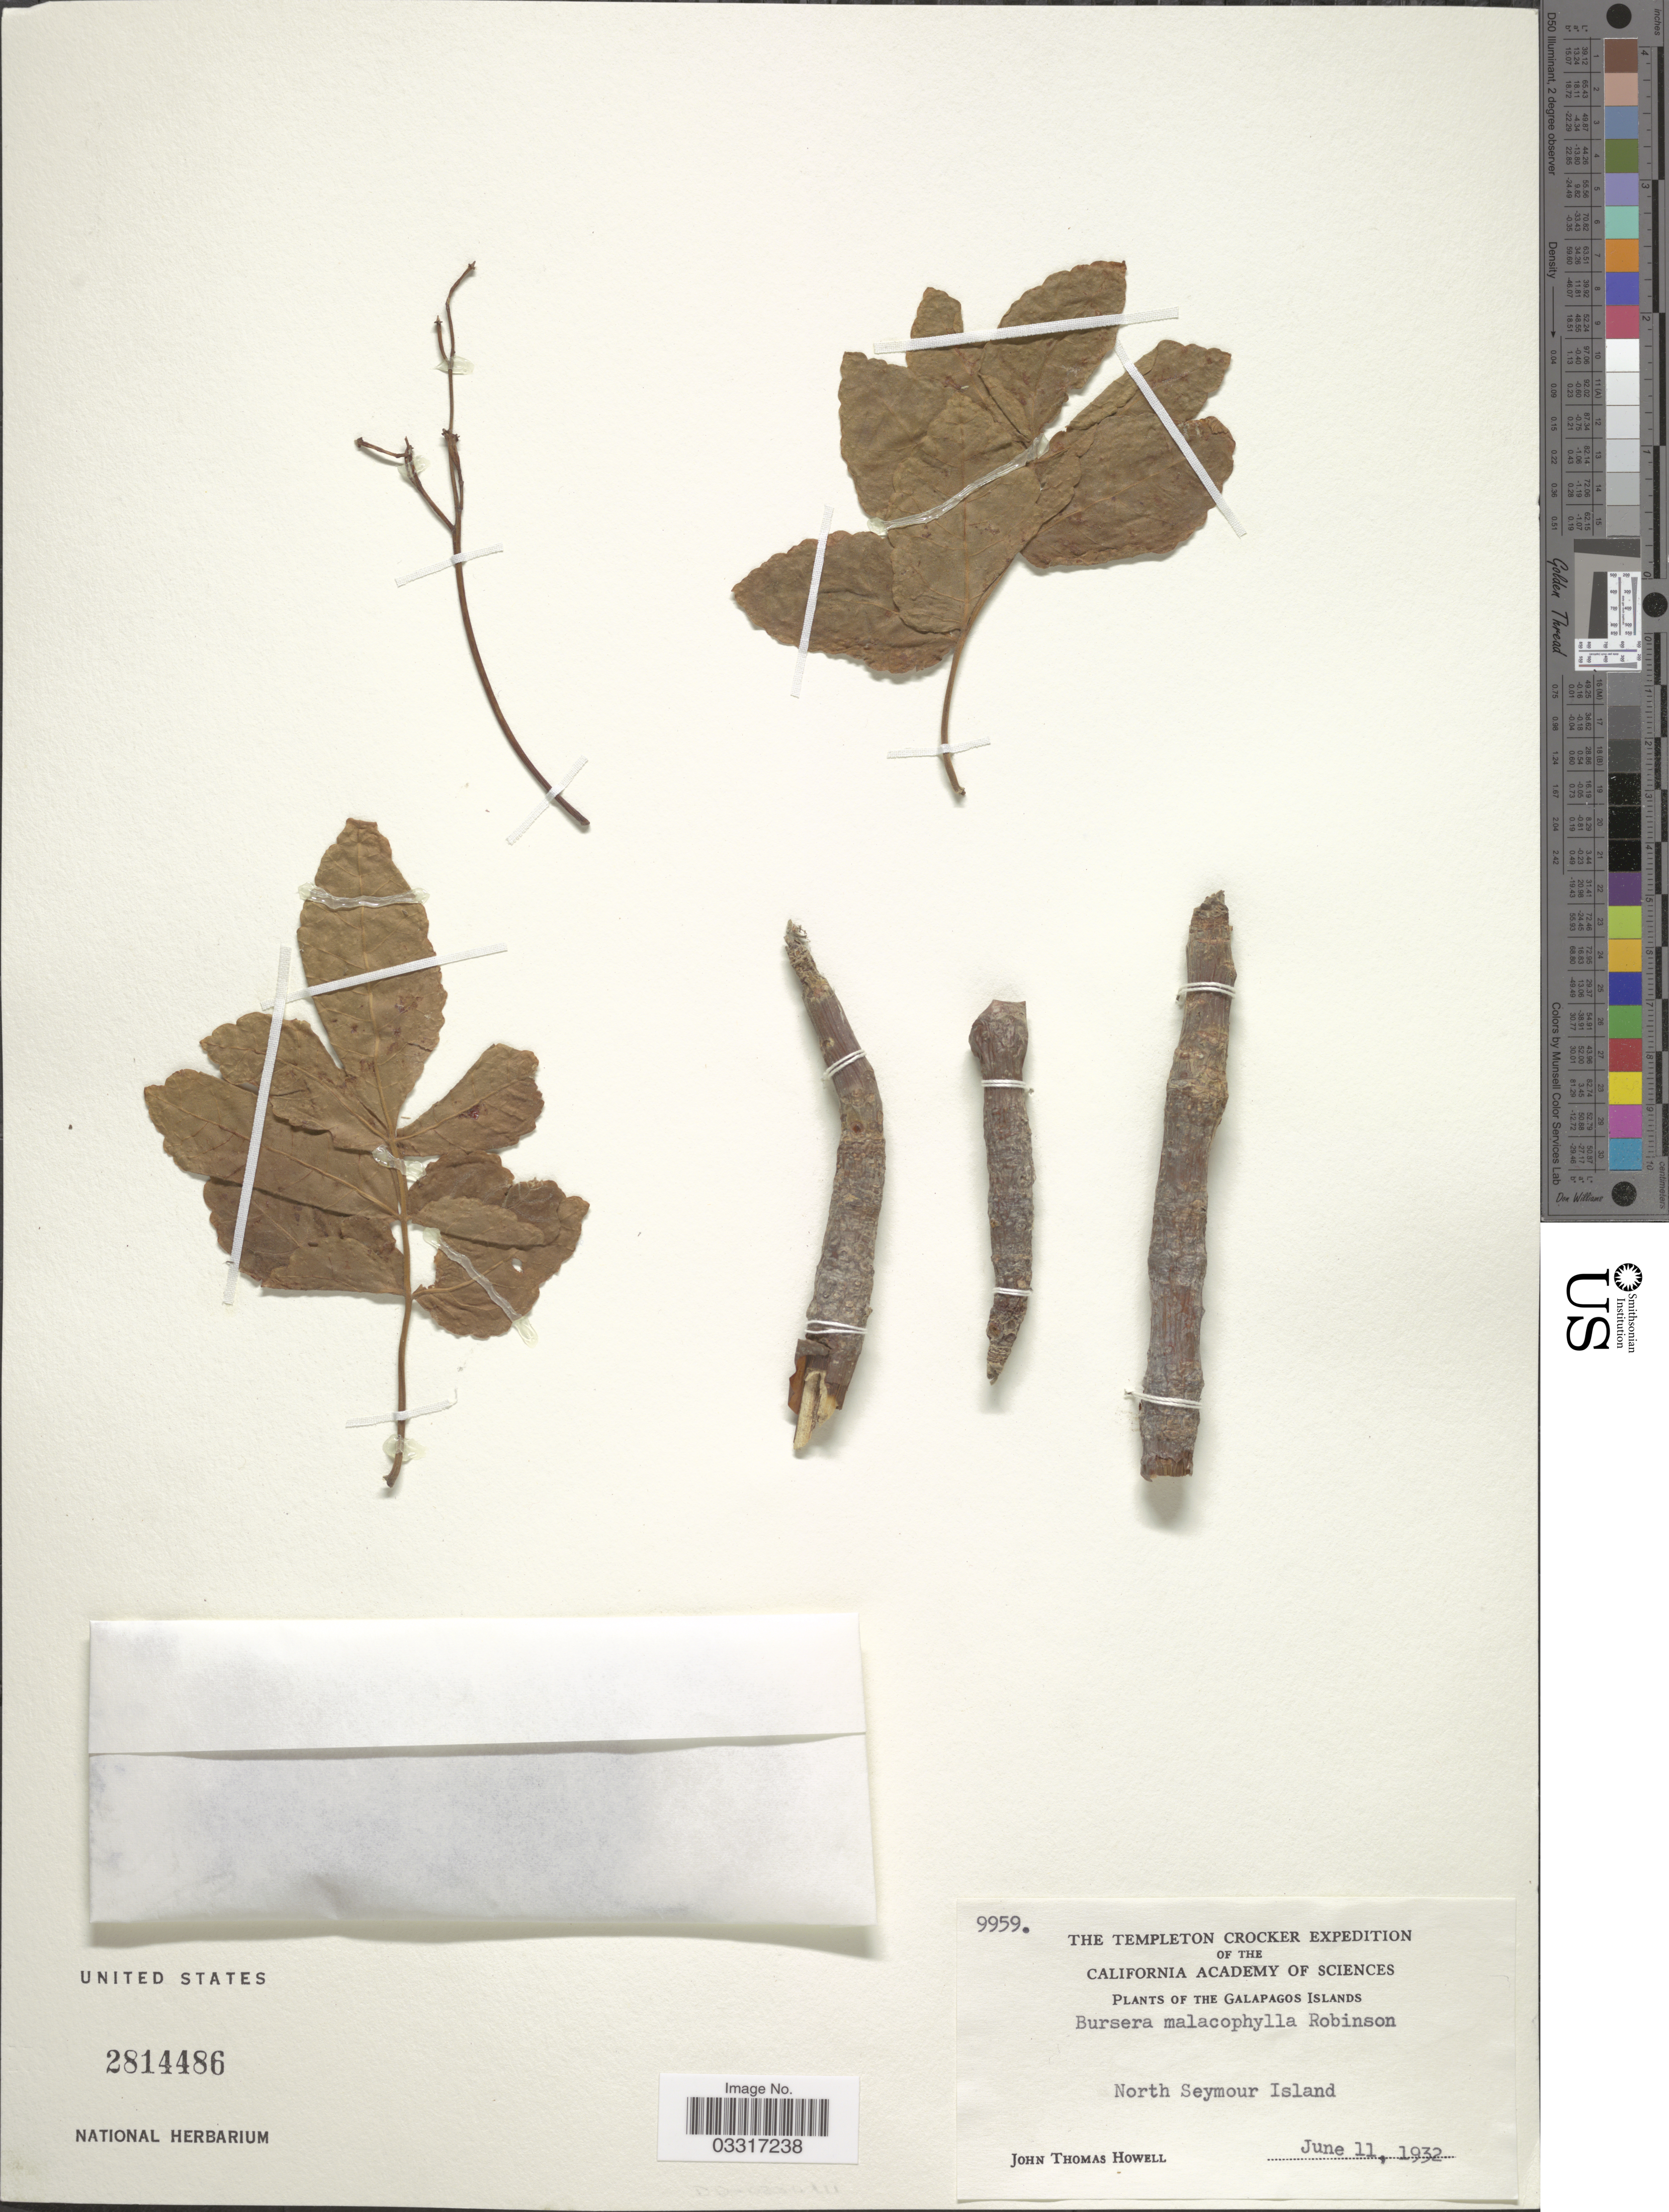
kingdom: Plantae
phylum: Tracheophyta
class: Magnoliopsida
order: Sapindales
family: Burseraceae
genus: Bursera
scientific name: Bursera malacophylla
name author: B.L. Rob.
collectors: J. T. Howell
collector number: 9959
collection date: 1932-06-11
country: Ecuador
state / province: Colón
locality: The Galapagos Islands. North Seymour Island.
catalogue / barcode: US 2814486